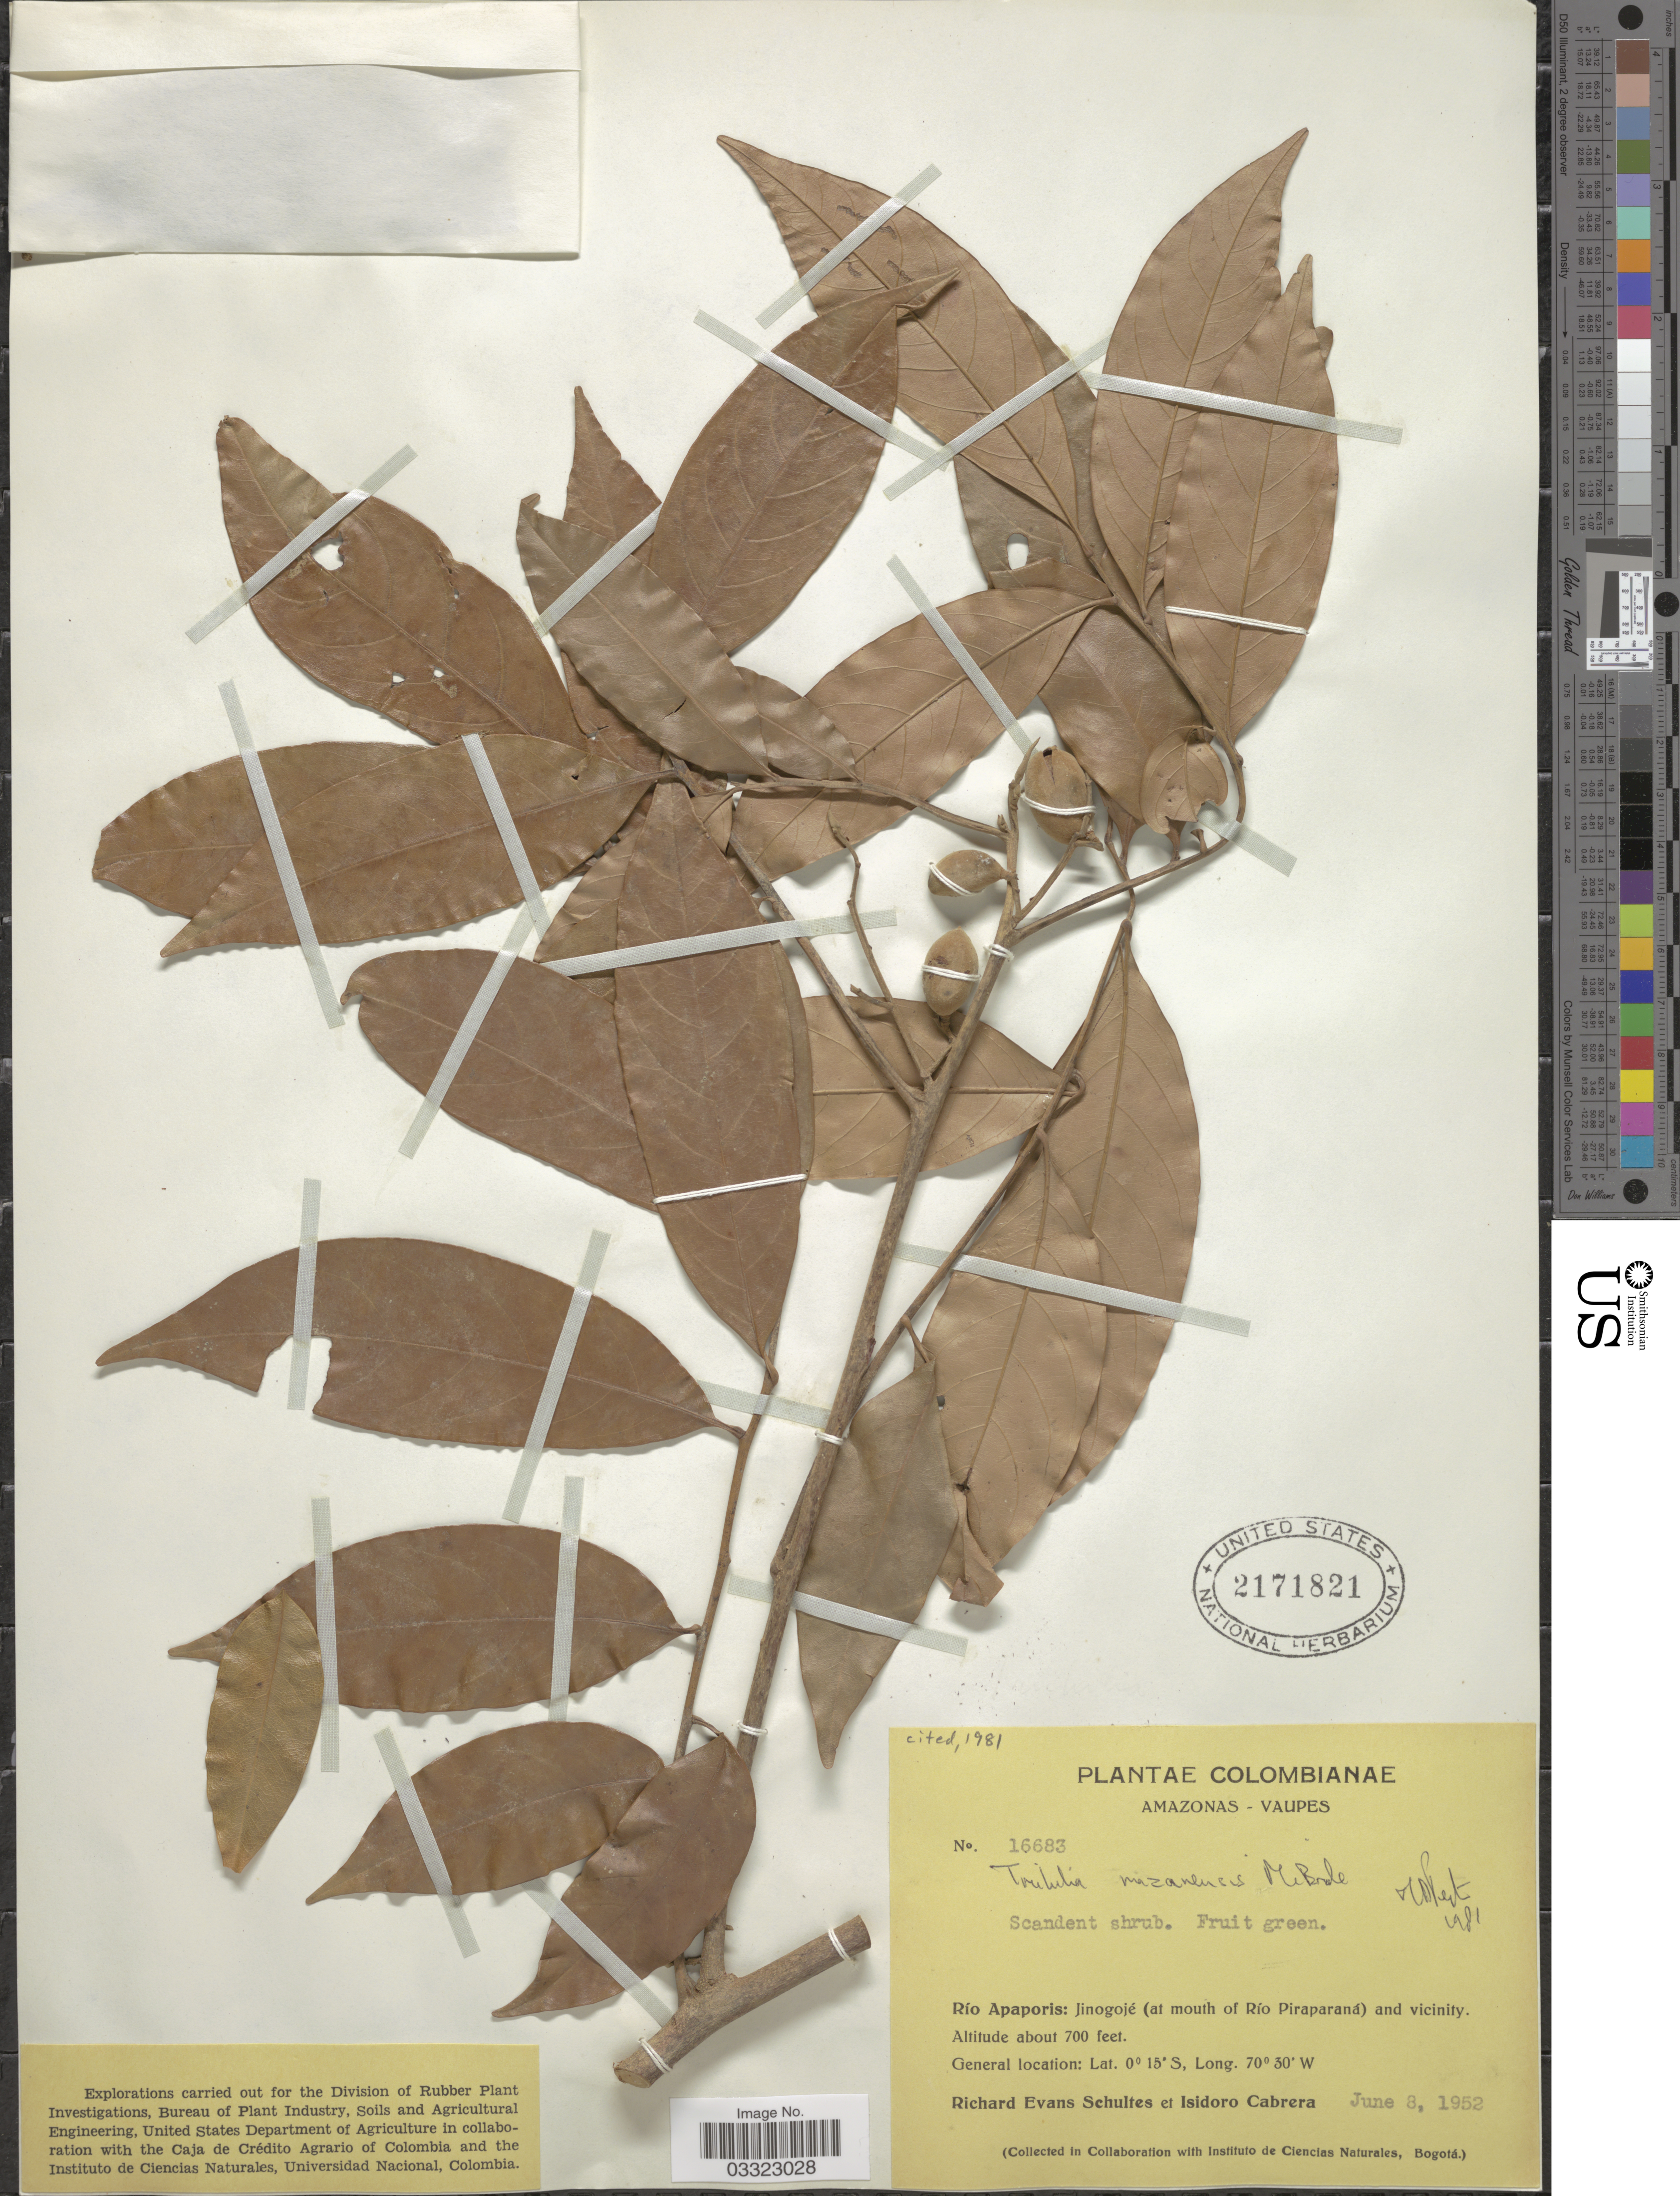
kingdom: Plantae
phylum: Tracheophyta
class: Magnoliopsida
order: Sapindales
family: Meliaceae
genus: Trichilia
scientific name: Trichilia mazanensis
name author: J.F. Macbr.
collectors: R. E. Schultes & I. Cabrera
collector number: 16683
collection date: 1952-06-08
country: Colombia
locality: Amazonas-Vaupes, Río Apaporis: Jinogojé (at mouth of Río Piraparaná) and vicinity.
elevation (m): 213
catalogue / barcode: US 2171821